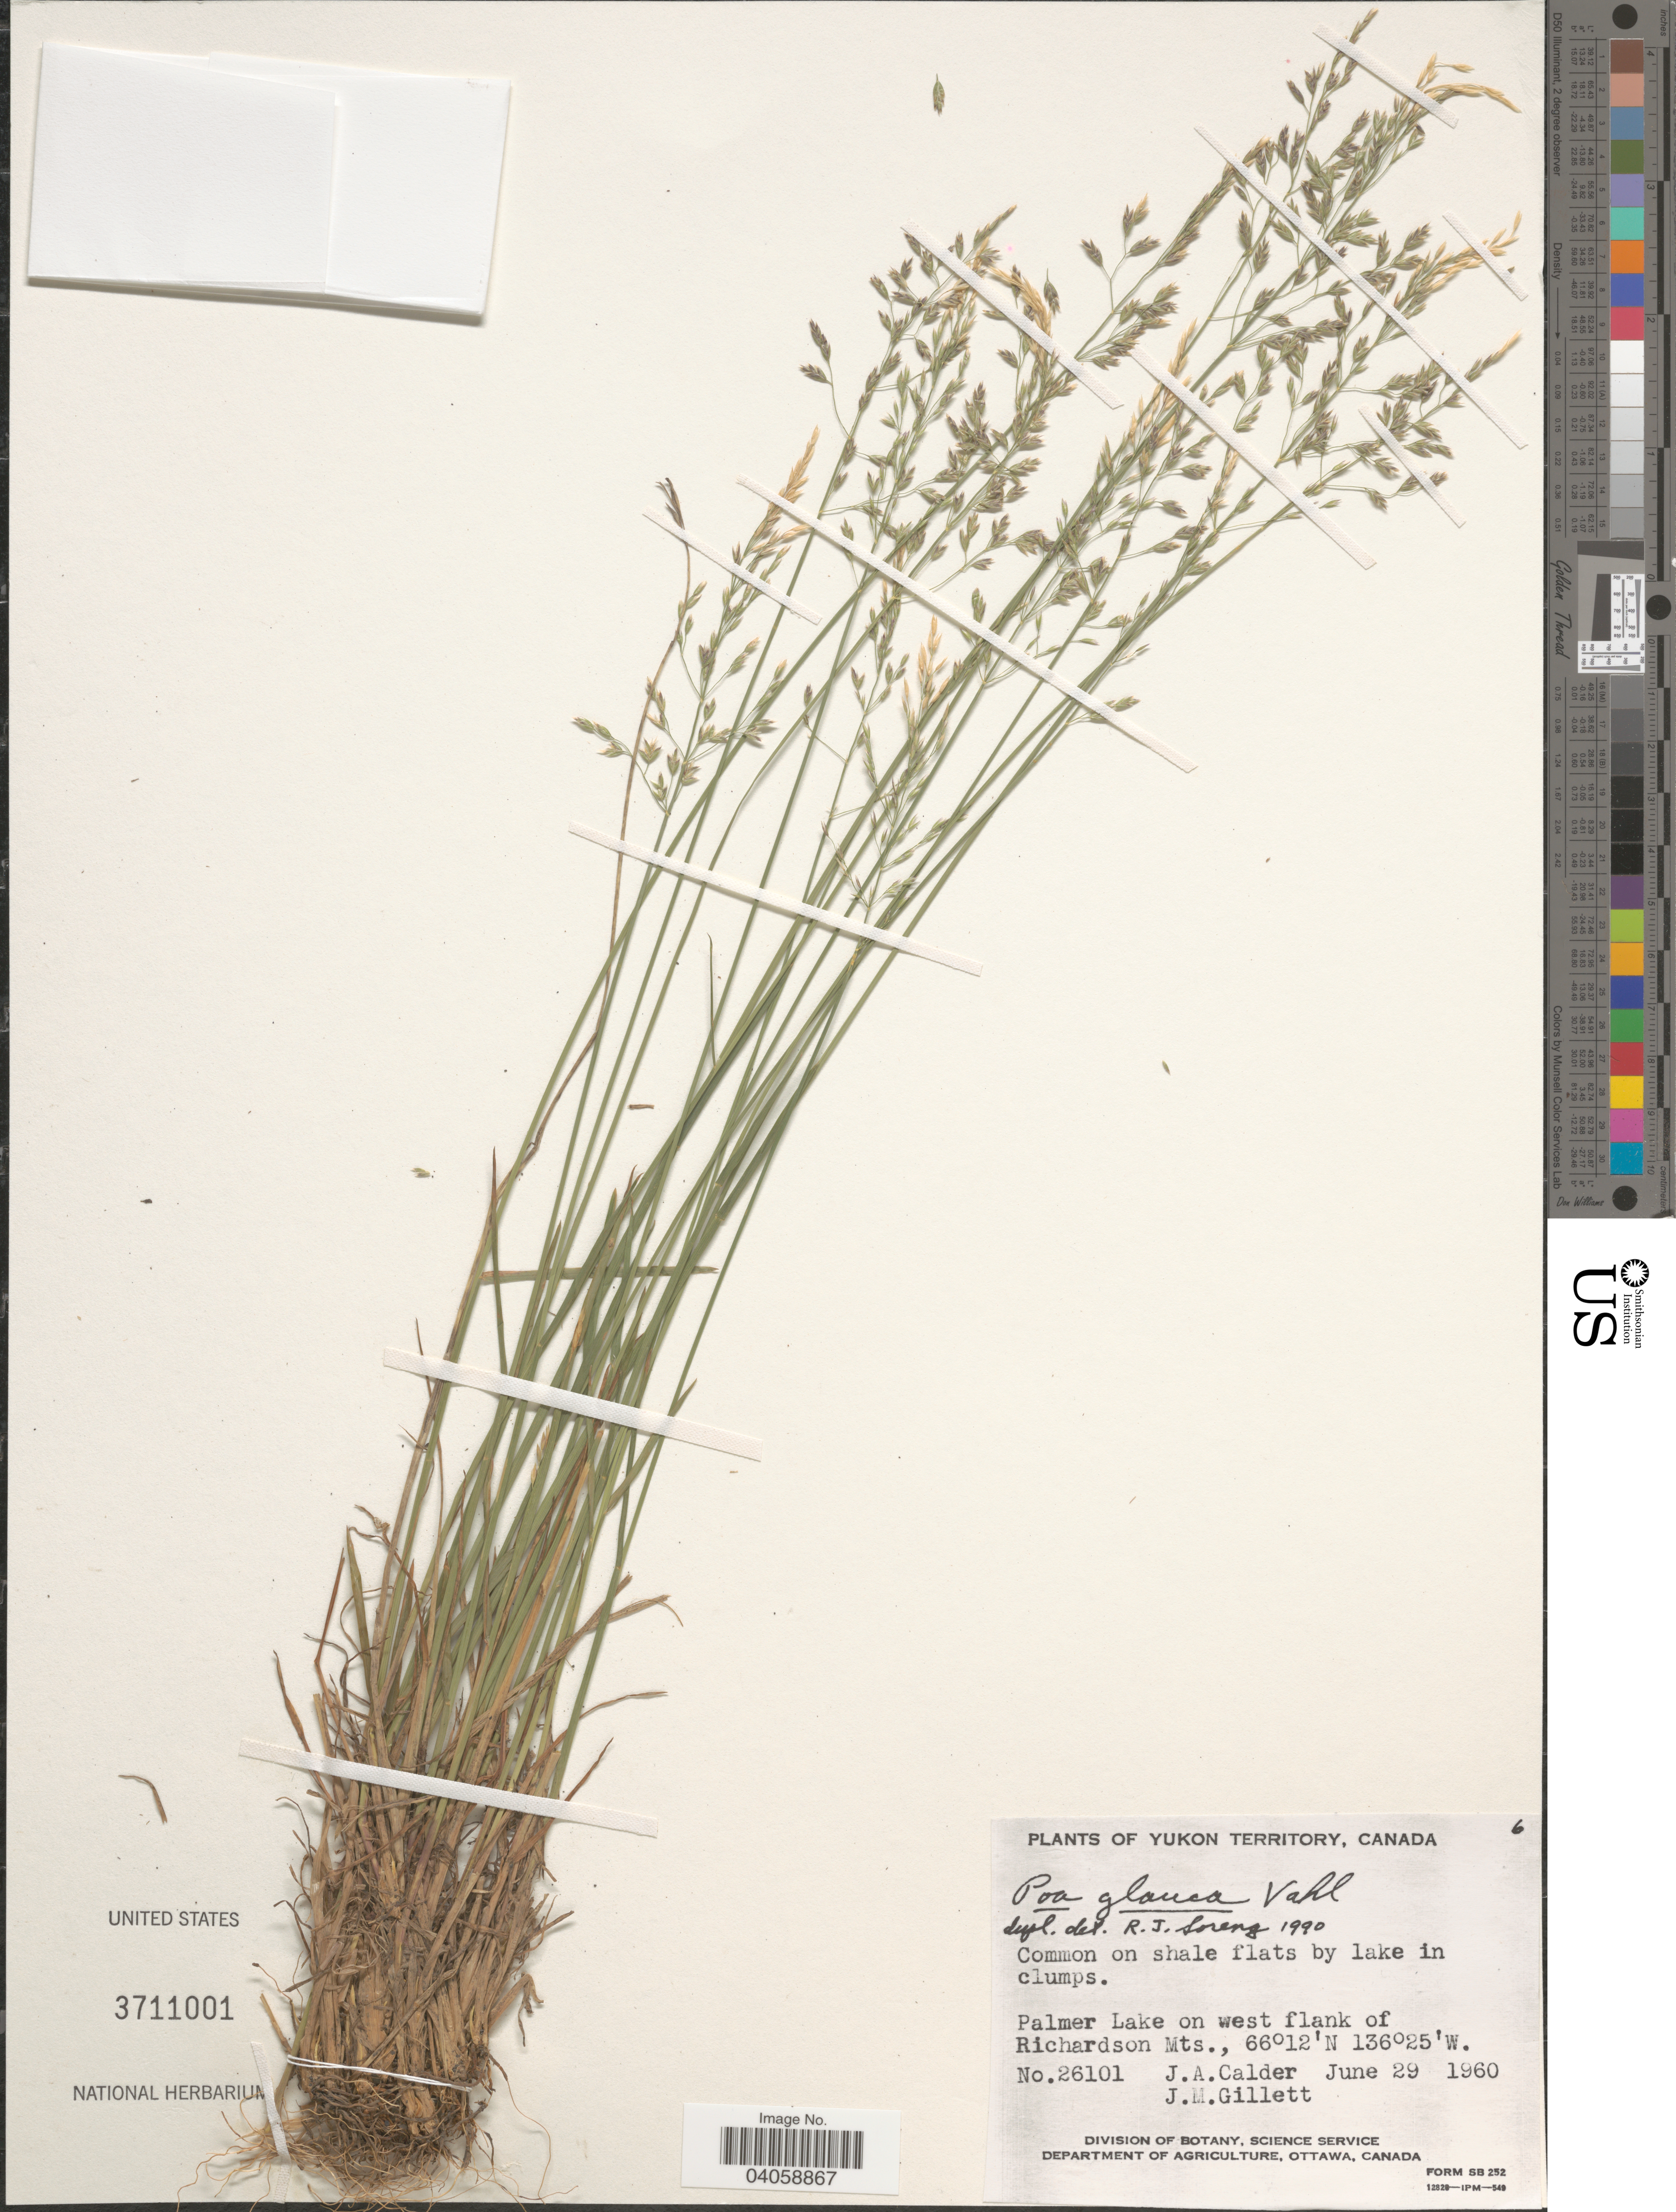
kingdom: Plantae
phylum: Tracheophyta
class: Liliopsida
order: Poales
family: Poaceae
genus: Poa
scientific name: Poa glauca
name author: Vahl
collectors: J. A. Calder & J. M. Gillett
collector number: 26101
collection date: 1960-06-29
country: Canada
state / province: Yukon Territory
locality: Palmer Lake on west flank of Richardson Mts.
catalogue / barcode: US 3711001